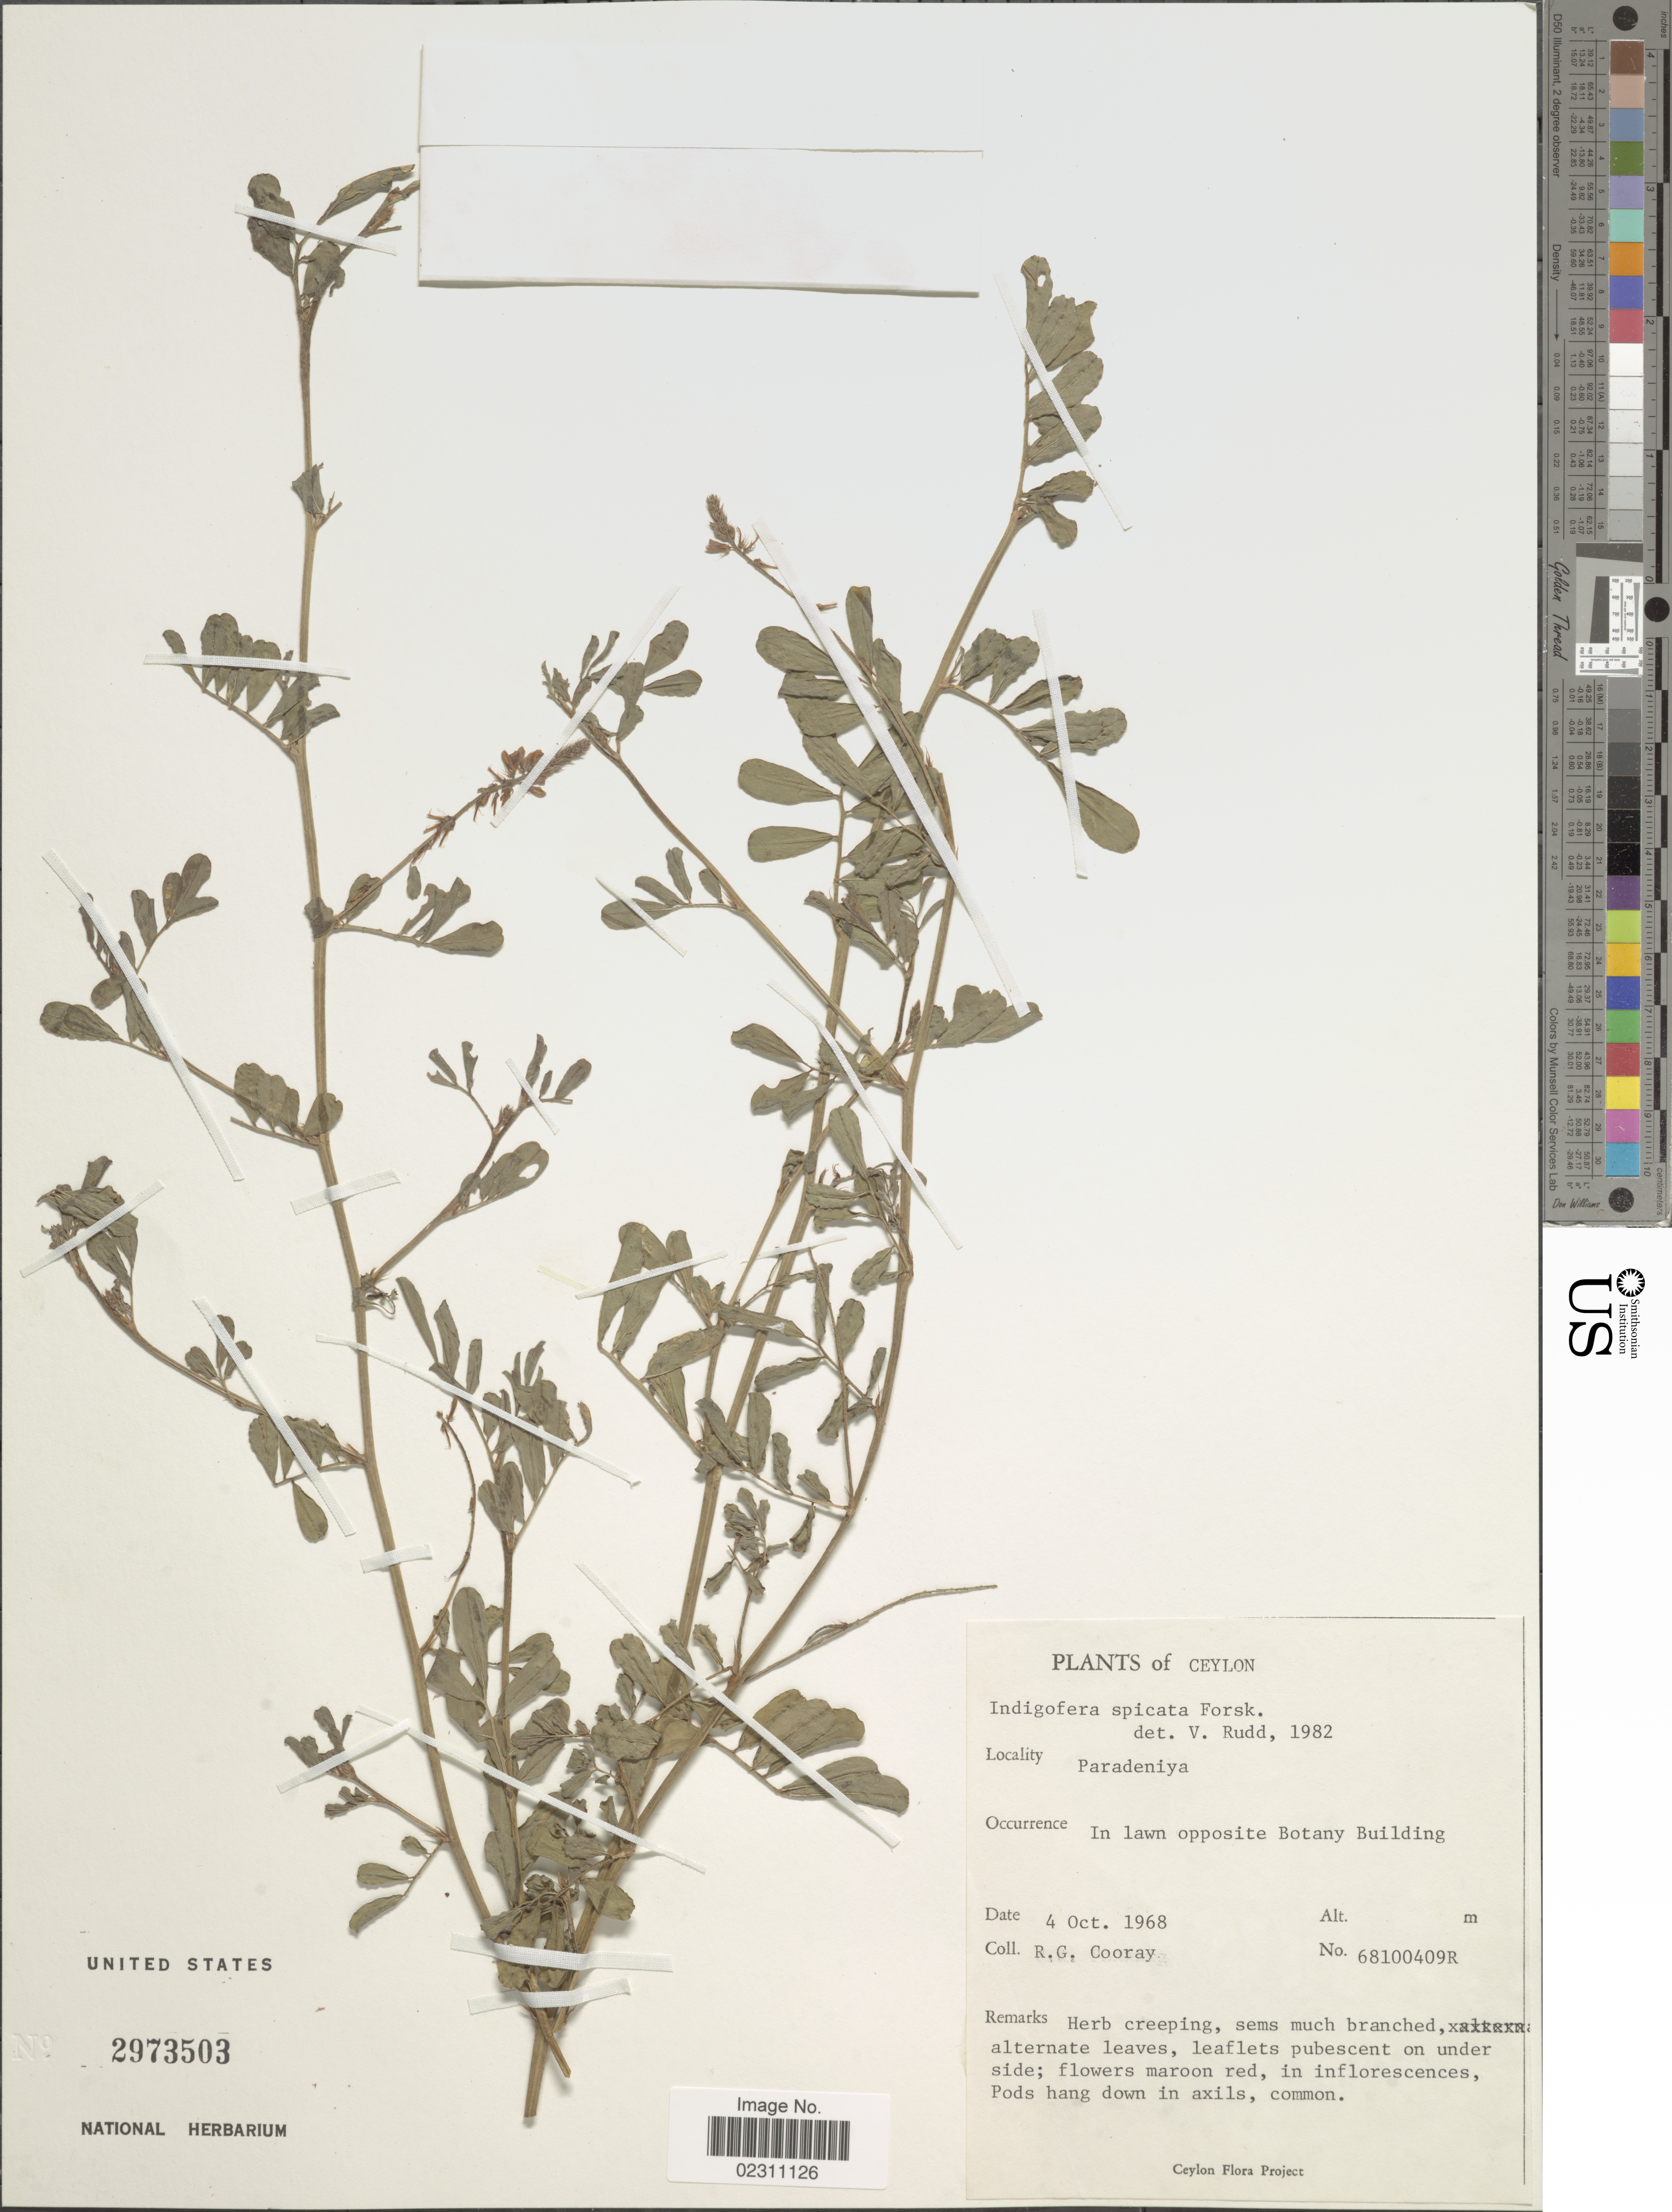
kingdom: Plantae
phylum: Tracheophyta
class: Magnoliopsida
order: Fabales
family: Fabaceae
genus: Indigofera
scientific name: Indigofera hendecaphylla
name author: Jacq.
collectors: R. Cooray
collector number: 68100409R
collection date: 1968-10-04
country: Sri Lanka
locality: Ceylon, Paradeniya, opposite Botanu Buidling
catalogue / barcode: US 2973503